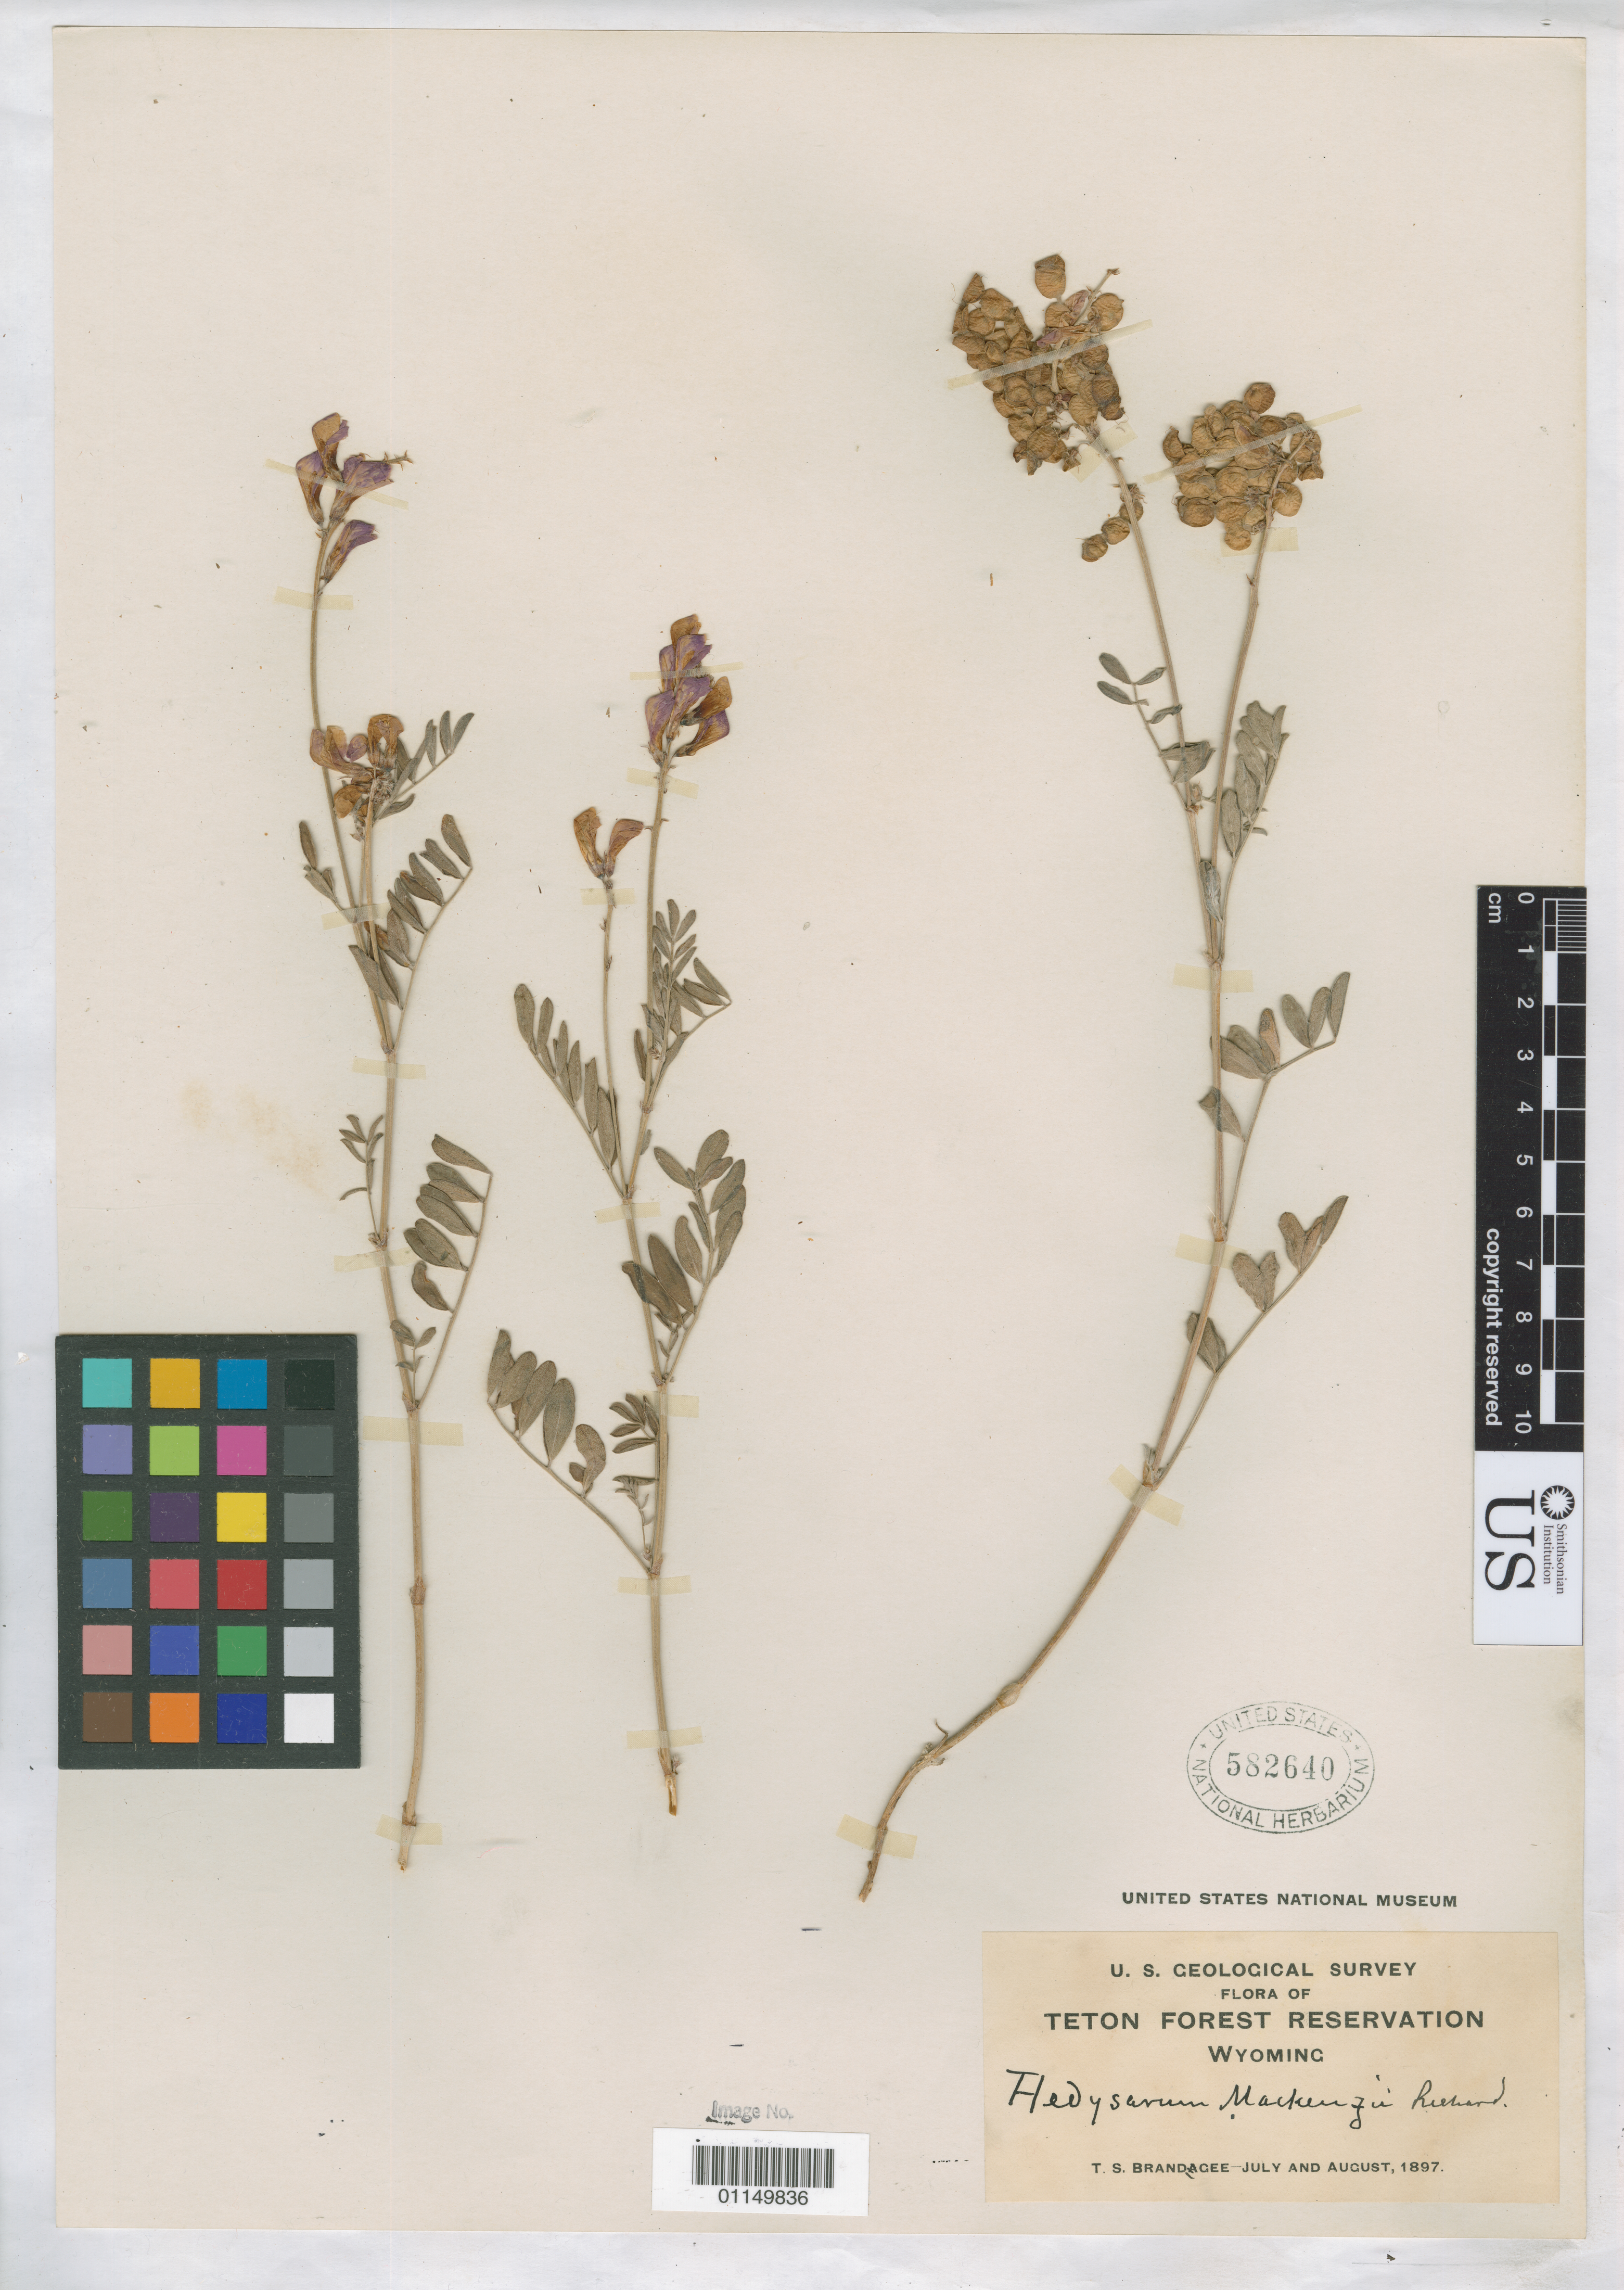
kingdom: Plantae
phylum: Tracheophyta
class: Magnoliopsida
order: Fabales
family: Fabaceae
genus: Hedysarum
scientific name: Hedysarum mackenziei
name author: Richardson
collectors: T. S. Brandegee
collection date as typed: Jul 1897 to -- Aug 1897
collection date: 1897-07/1897-08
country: United States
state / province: Wyoming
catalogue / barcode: US 582640